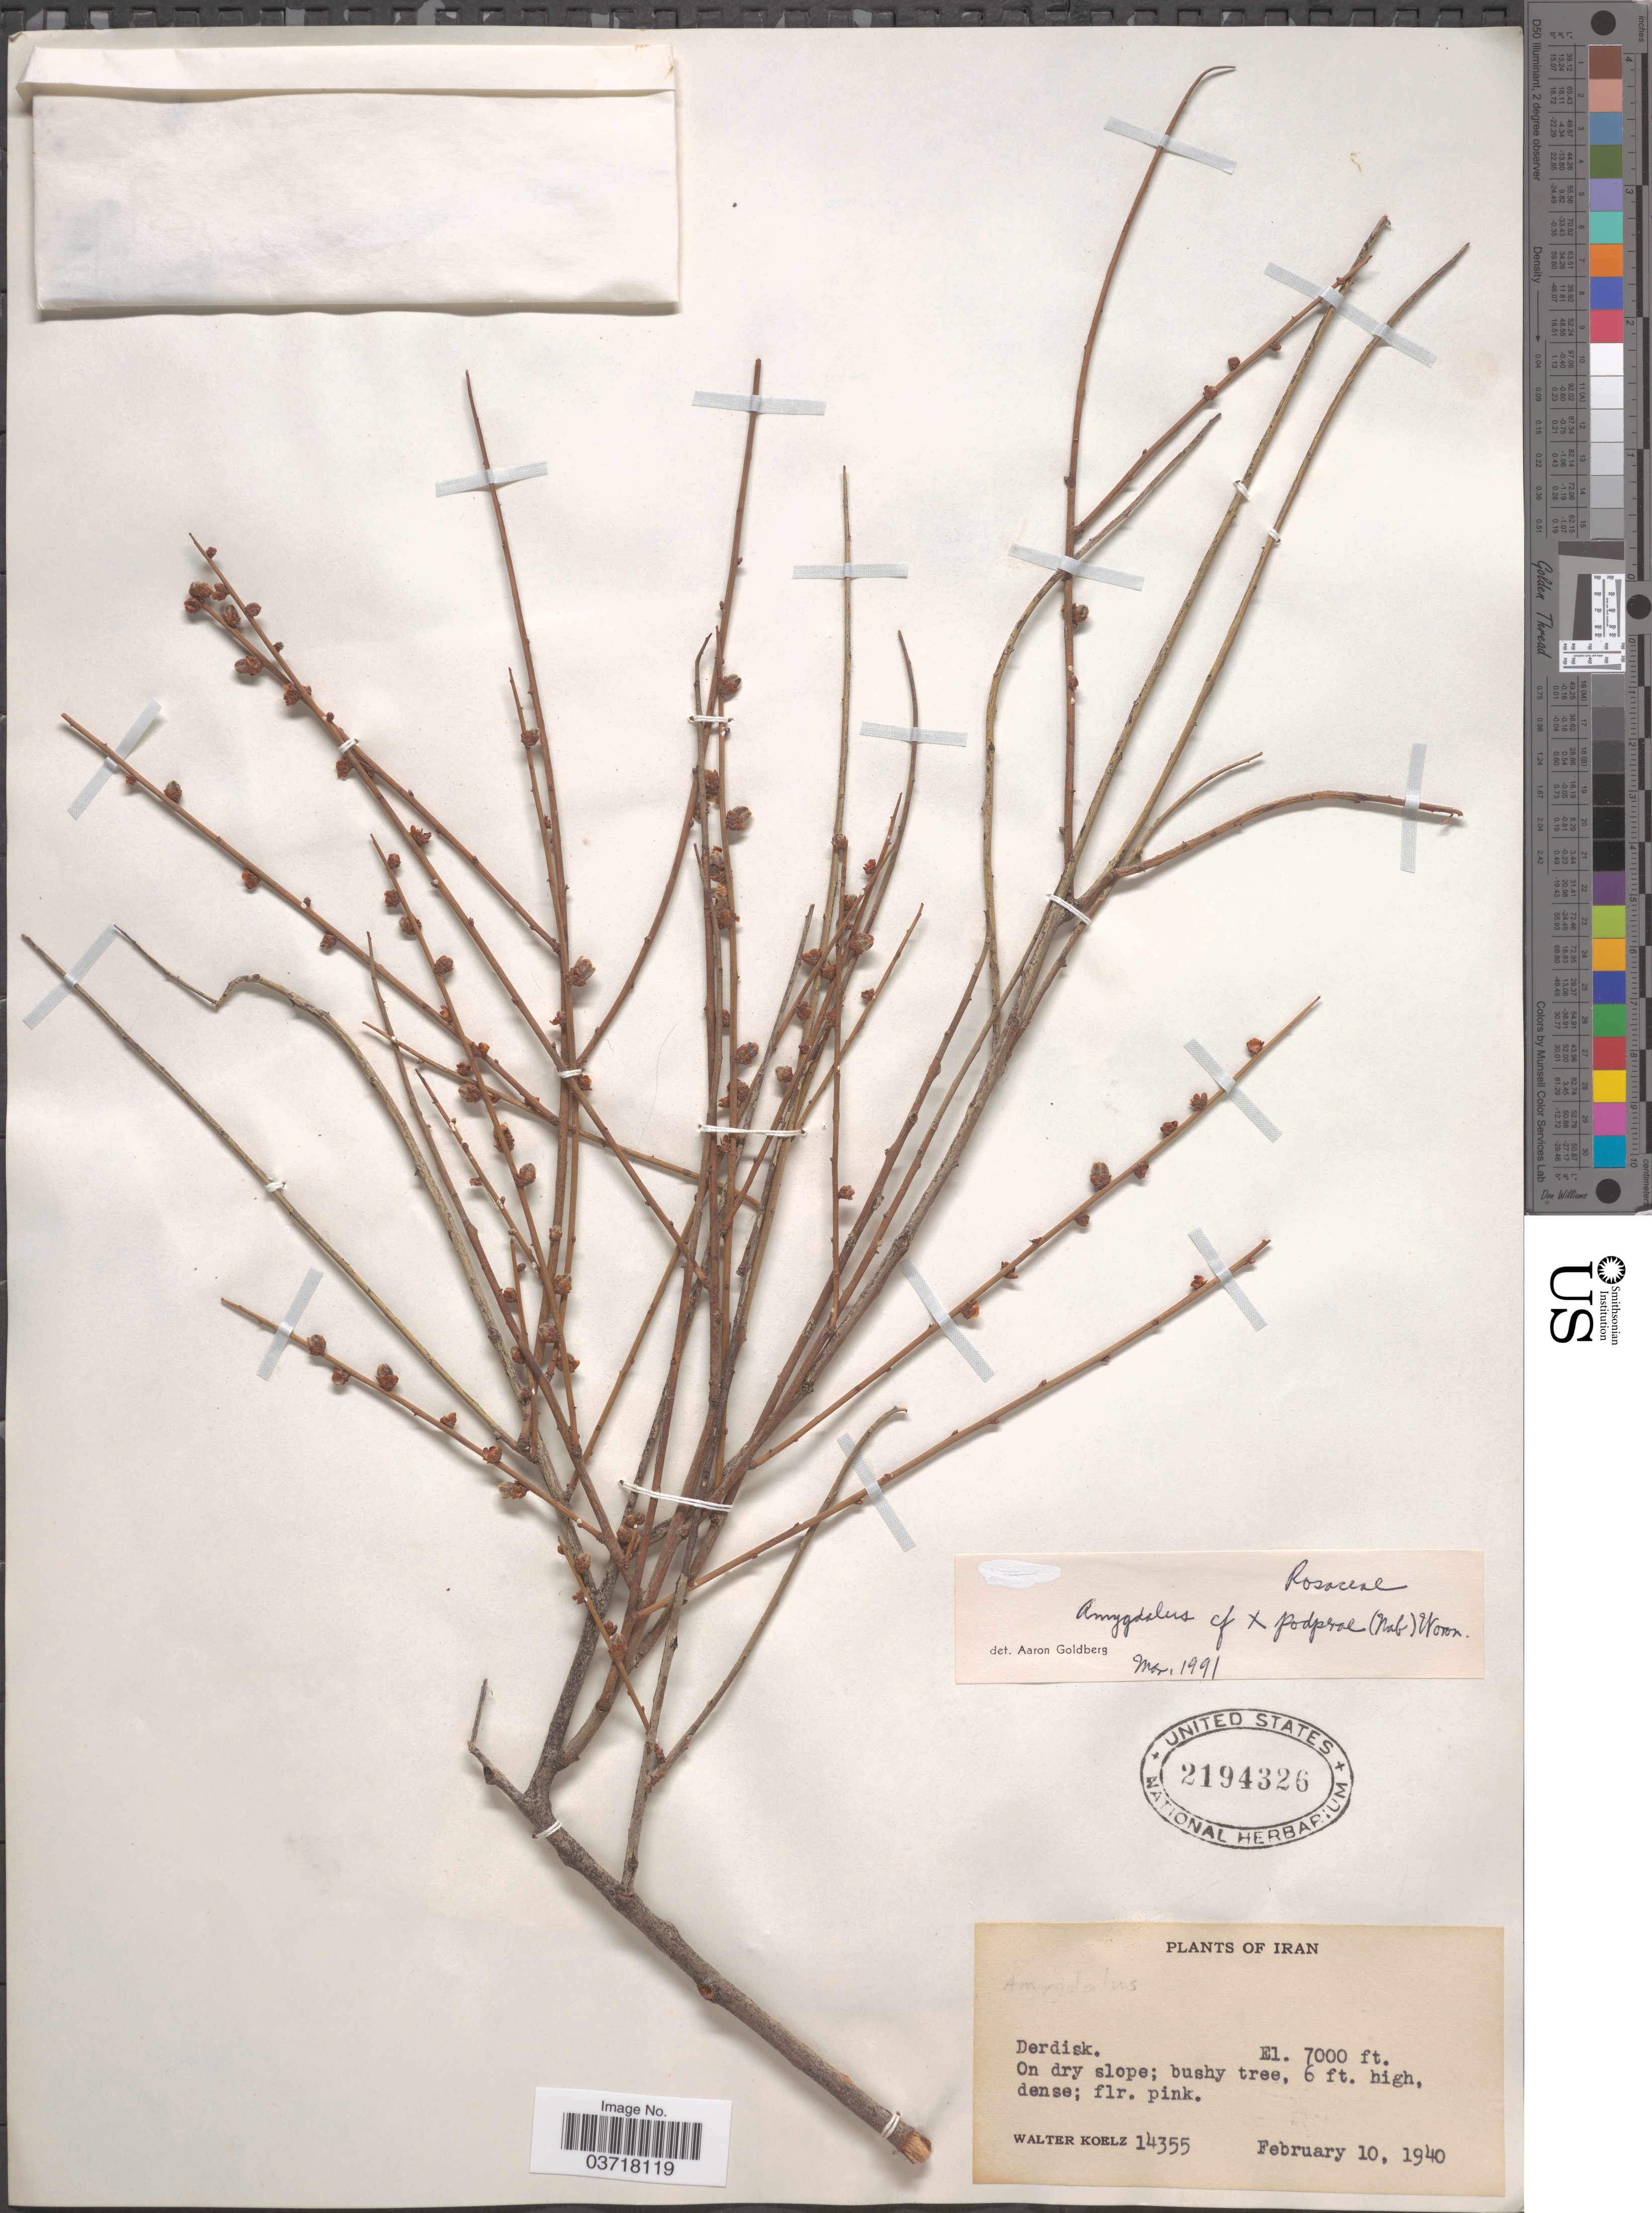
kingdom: Plantae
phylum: Tracheophyta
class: Magnoliopsida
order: Rosales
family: Rosaceae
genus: Prunus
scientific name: Prunus podperae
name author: Nabelek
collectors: W. N. Koelz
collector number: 14355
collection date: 1940-02-10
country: Iran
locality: Derdisk.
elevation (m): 2134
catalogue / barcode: US 2194326